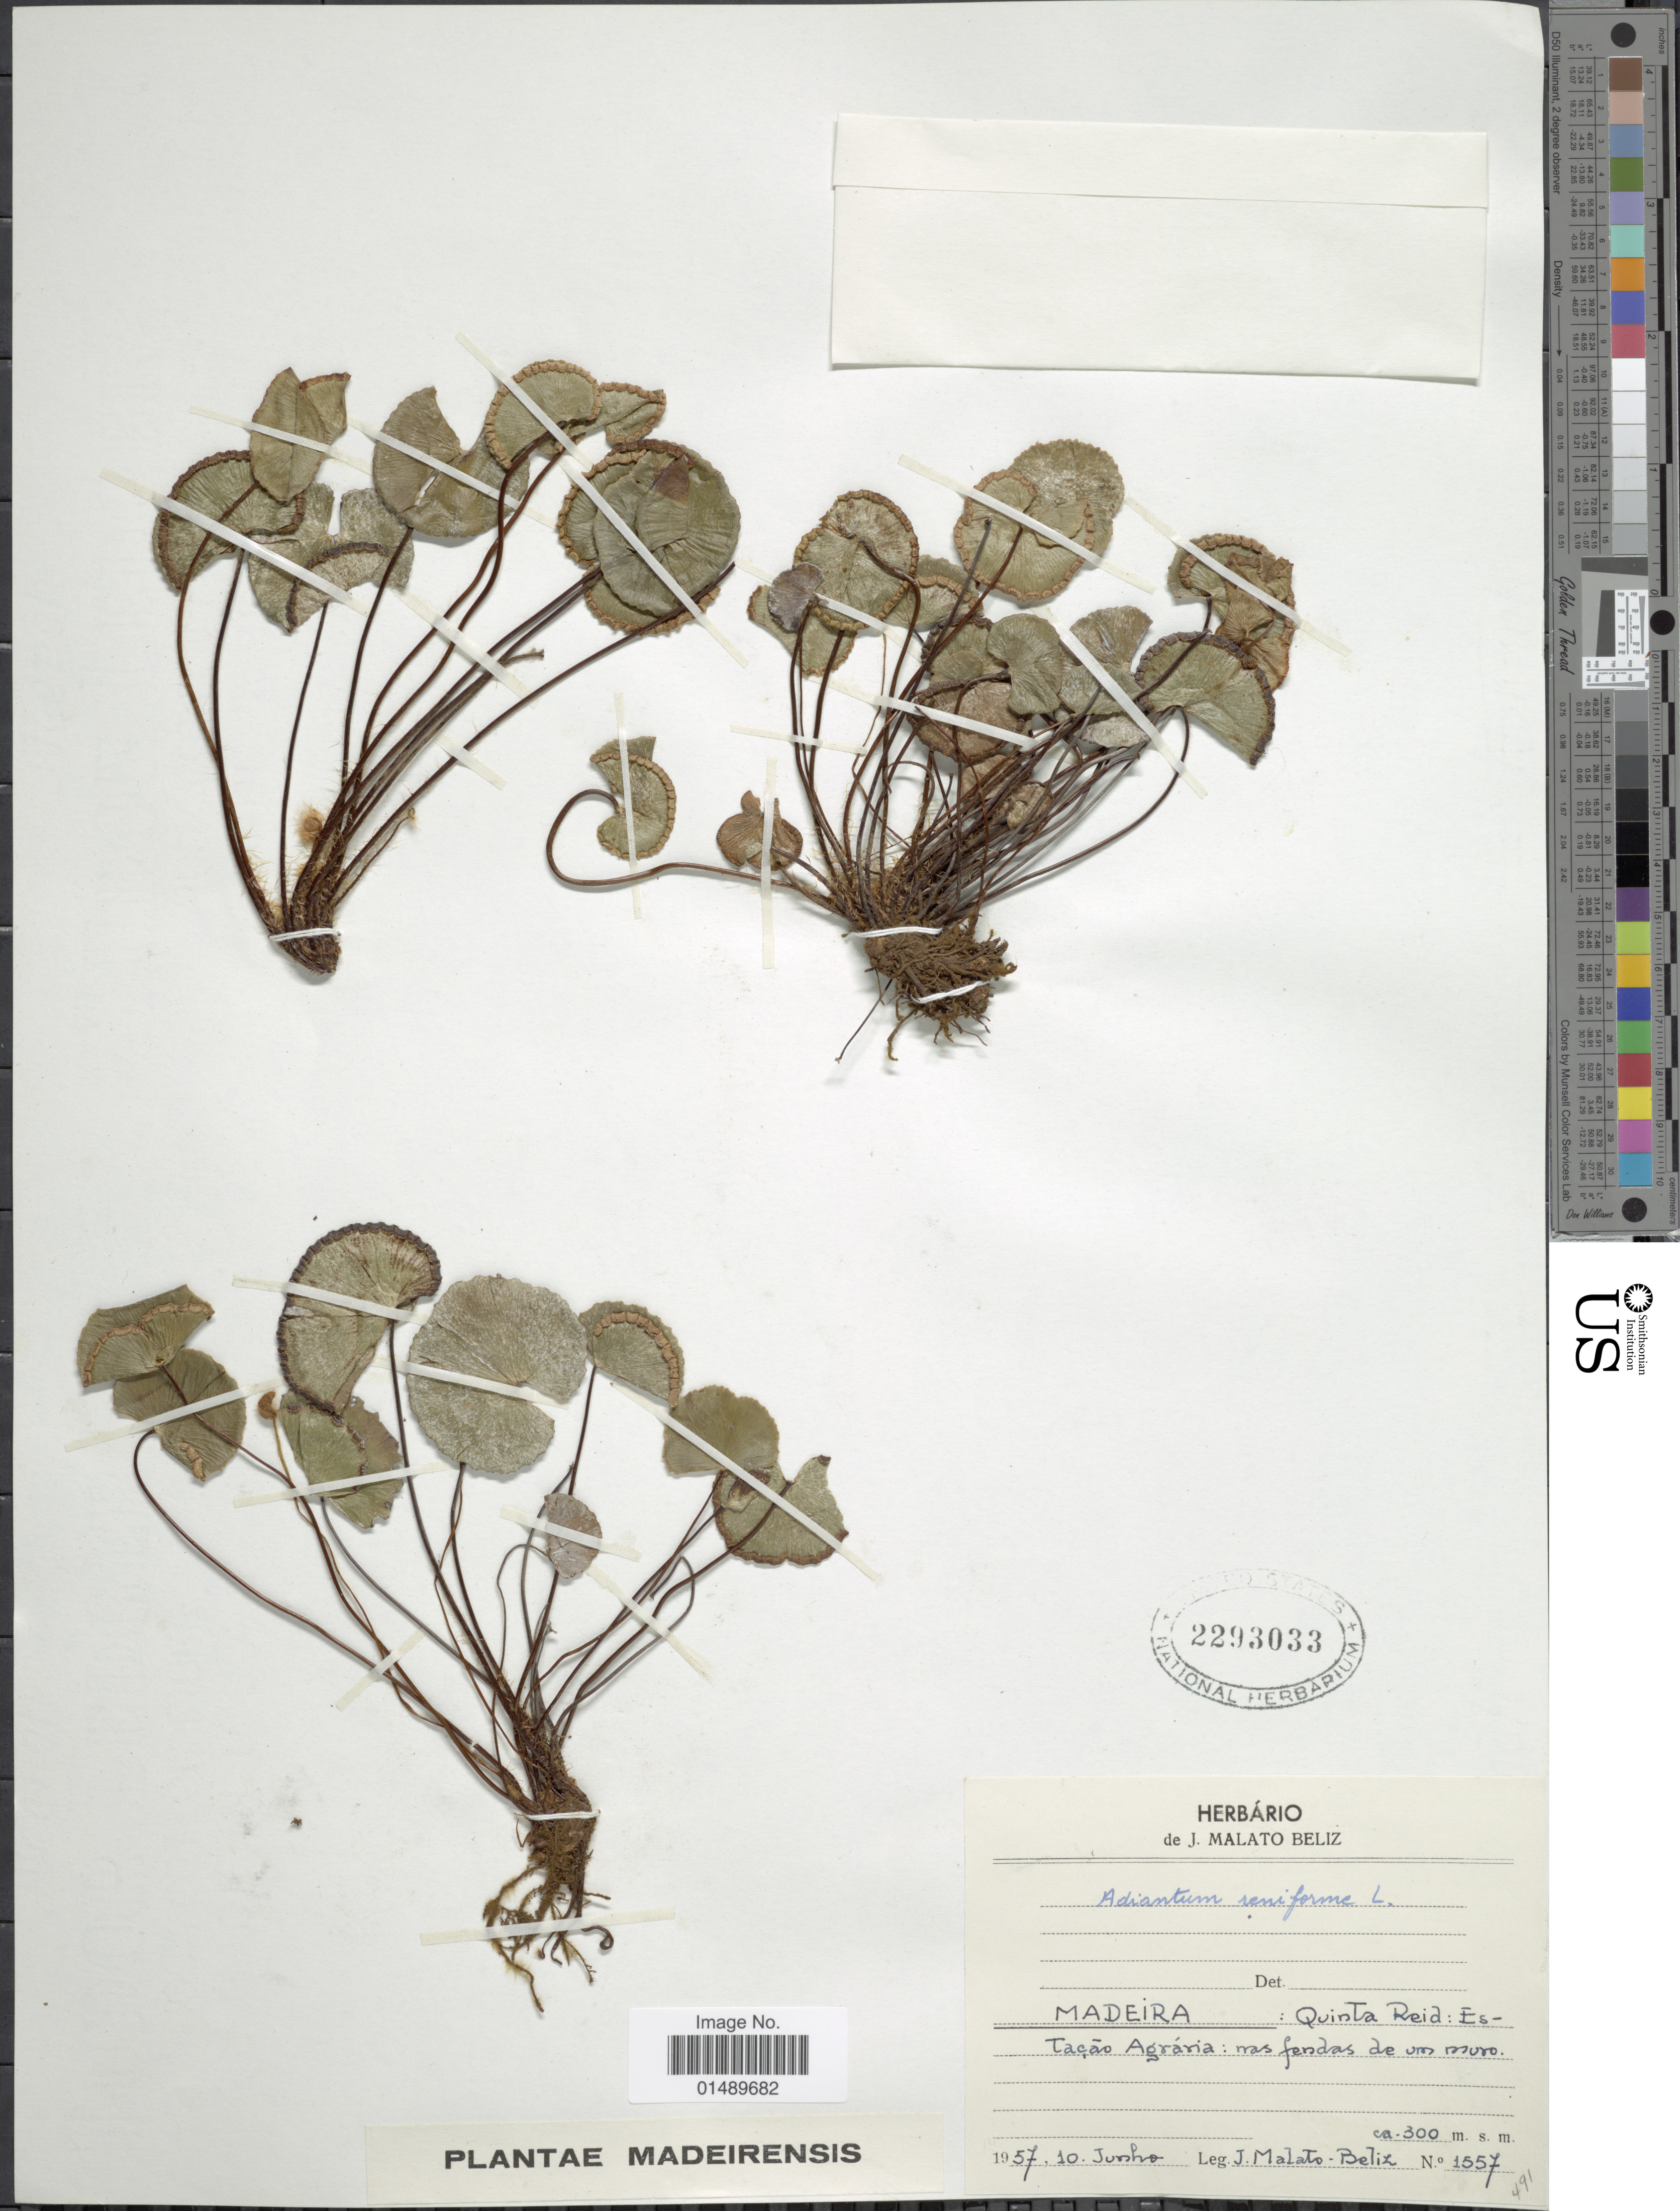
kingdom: Plantae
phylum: Tracheophyta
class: Polypodiopsida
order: Polypodiales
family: Pteridaceae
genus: Adiantum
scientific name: Adiantum reniforme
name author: L.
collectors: J. Malato-Beliz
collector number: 1557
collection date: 1957-06-10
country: Portugal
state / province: Madeira (Aut. Reg.)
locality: Madeira: Quinta Reiad: Estacao Agraria: rras fendas de um Moro. [interpreted]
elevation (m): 300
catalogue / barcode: US 2293033